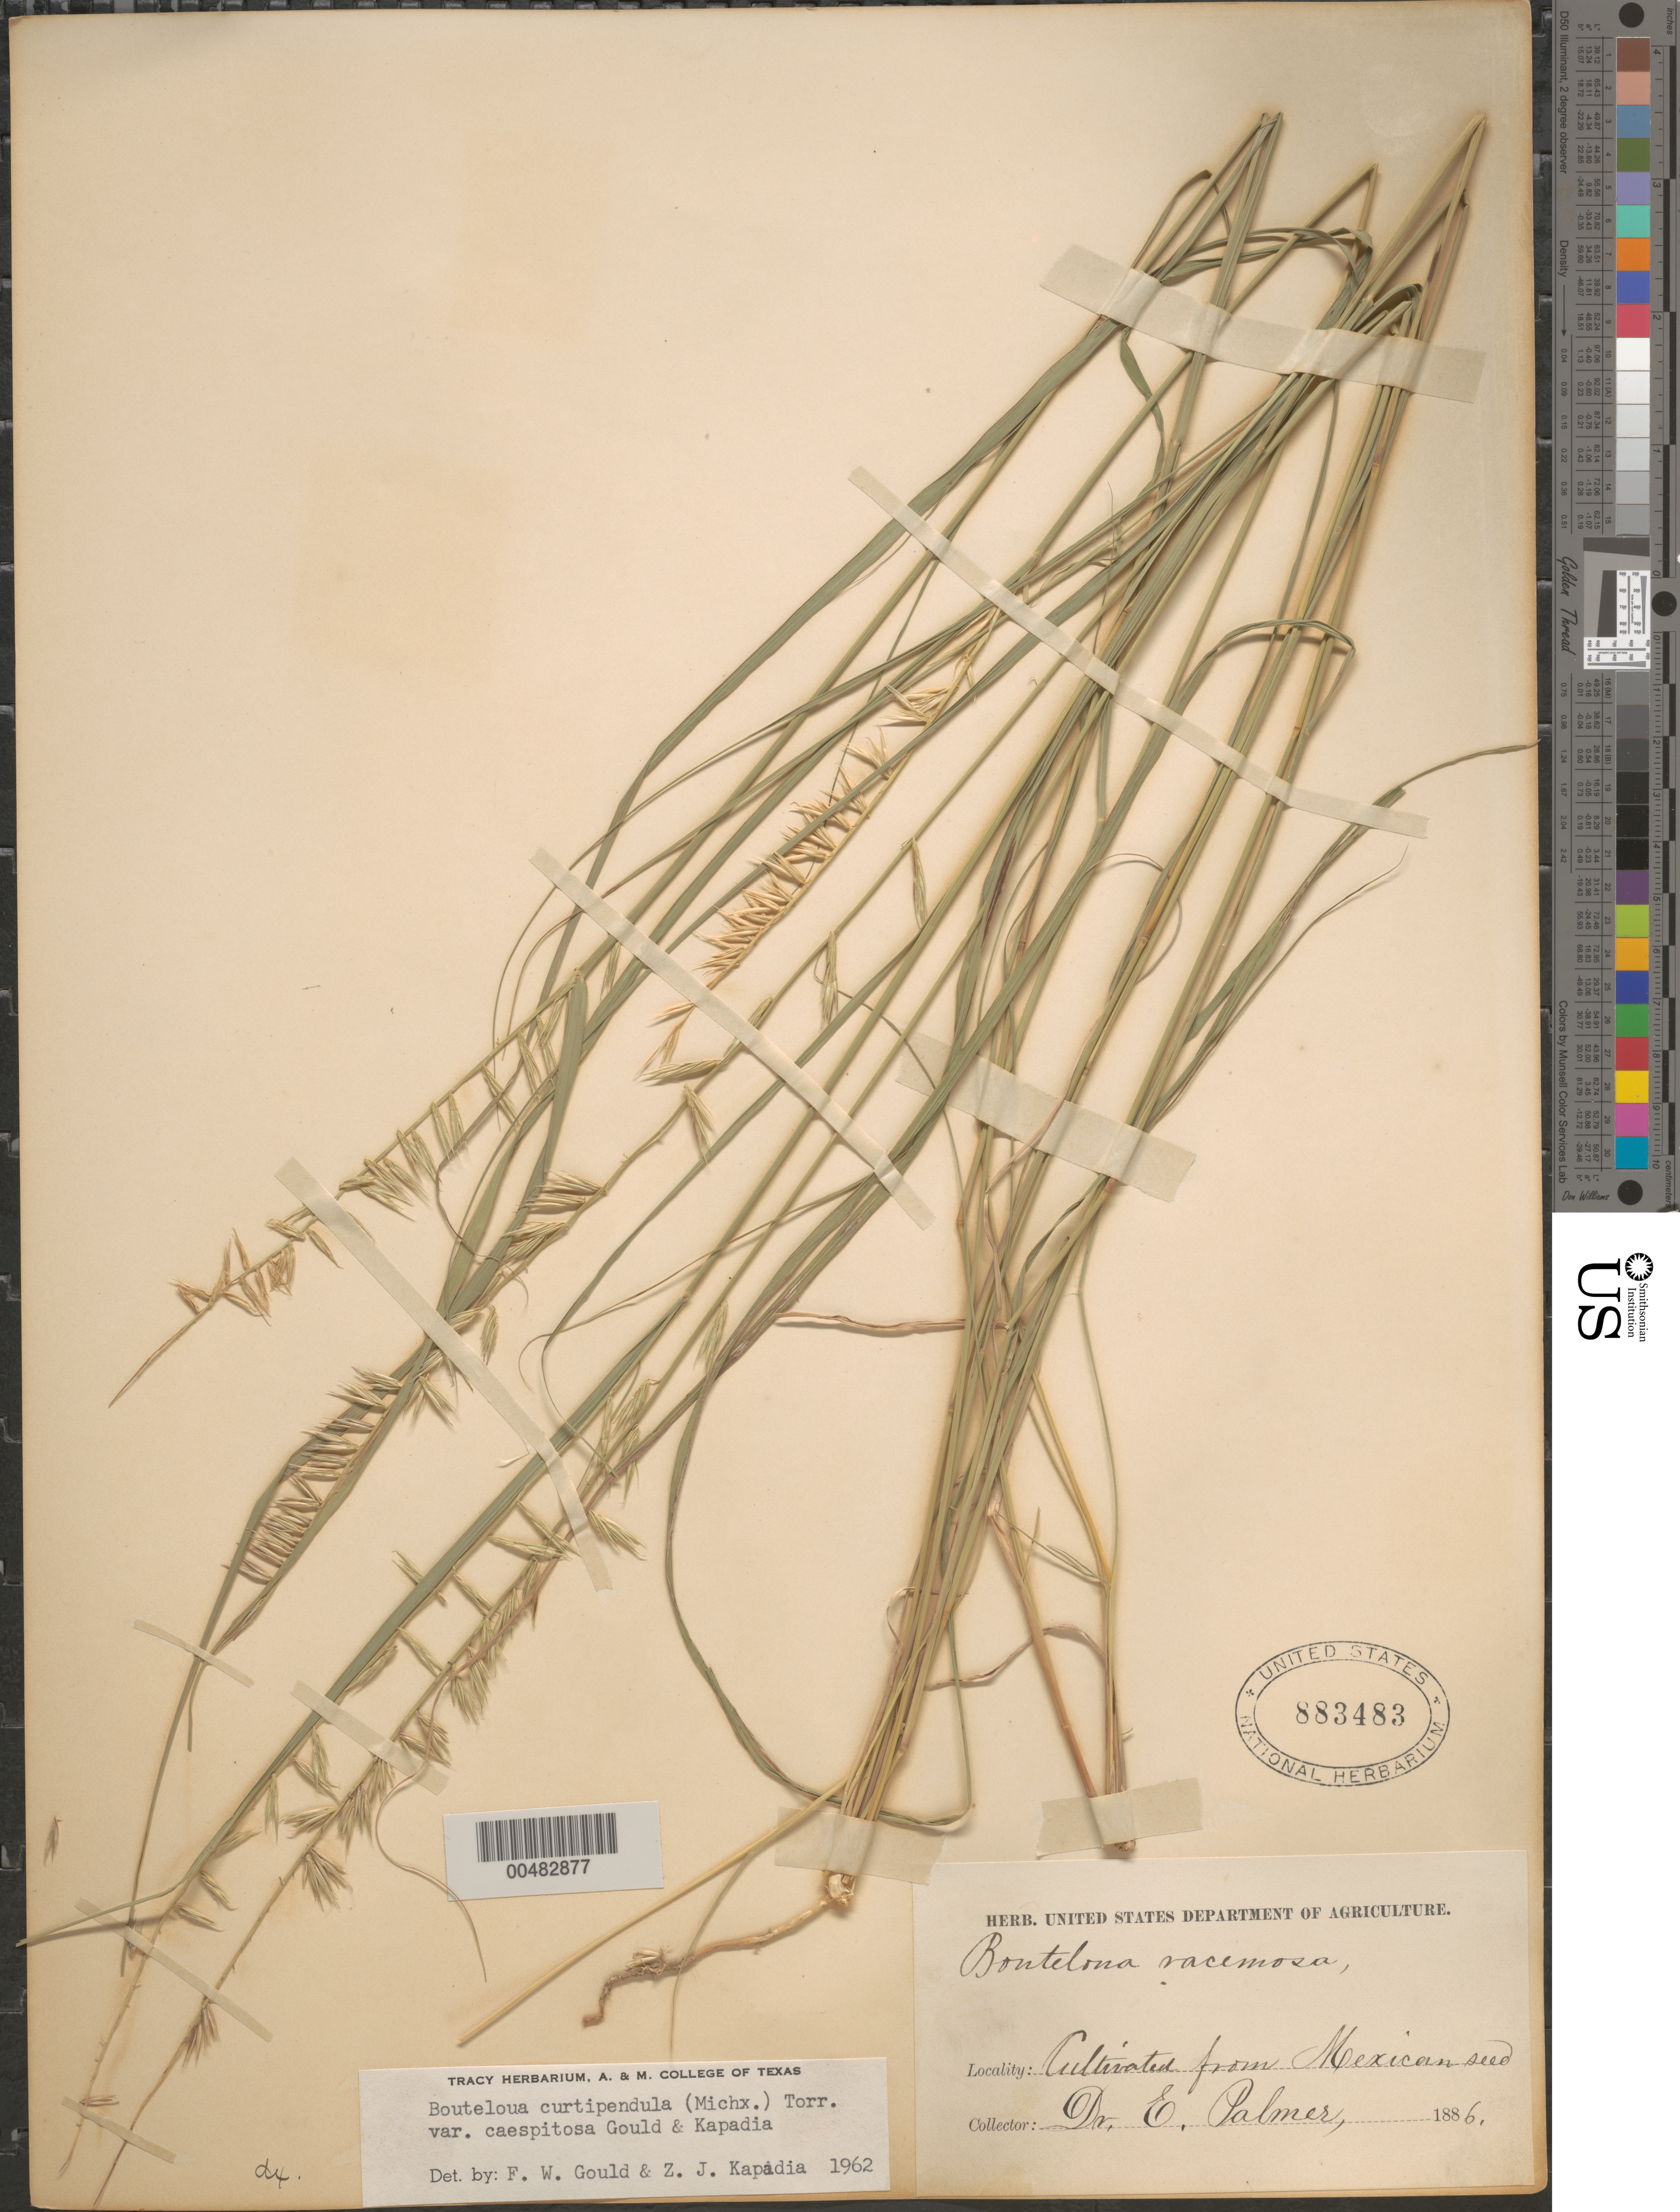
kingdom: Plantae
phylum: Tracheophyta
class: Liliopsida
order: Poales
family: Poaceae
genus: Bouteloua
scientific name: Bouteloua curtipendula var. caespitosa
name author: Gould & Kapadia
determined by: Gould, F. W.; Kapadia, Zarir J.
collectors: E. Palmer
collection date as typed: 1886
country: Mexico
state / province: Durango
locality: San Ramon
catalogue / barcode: US 883483